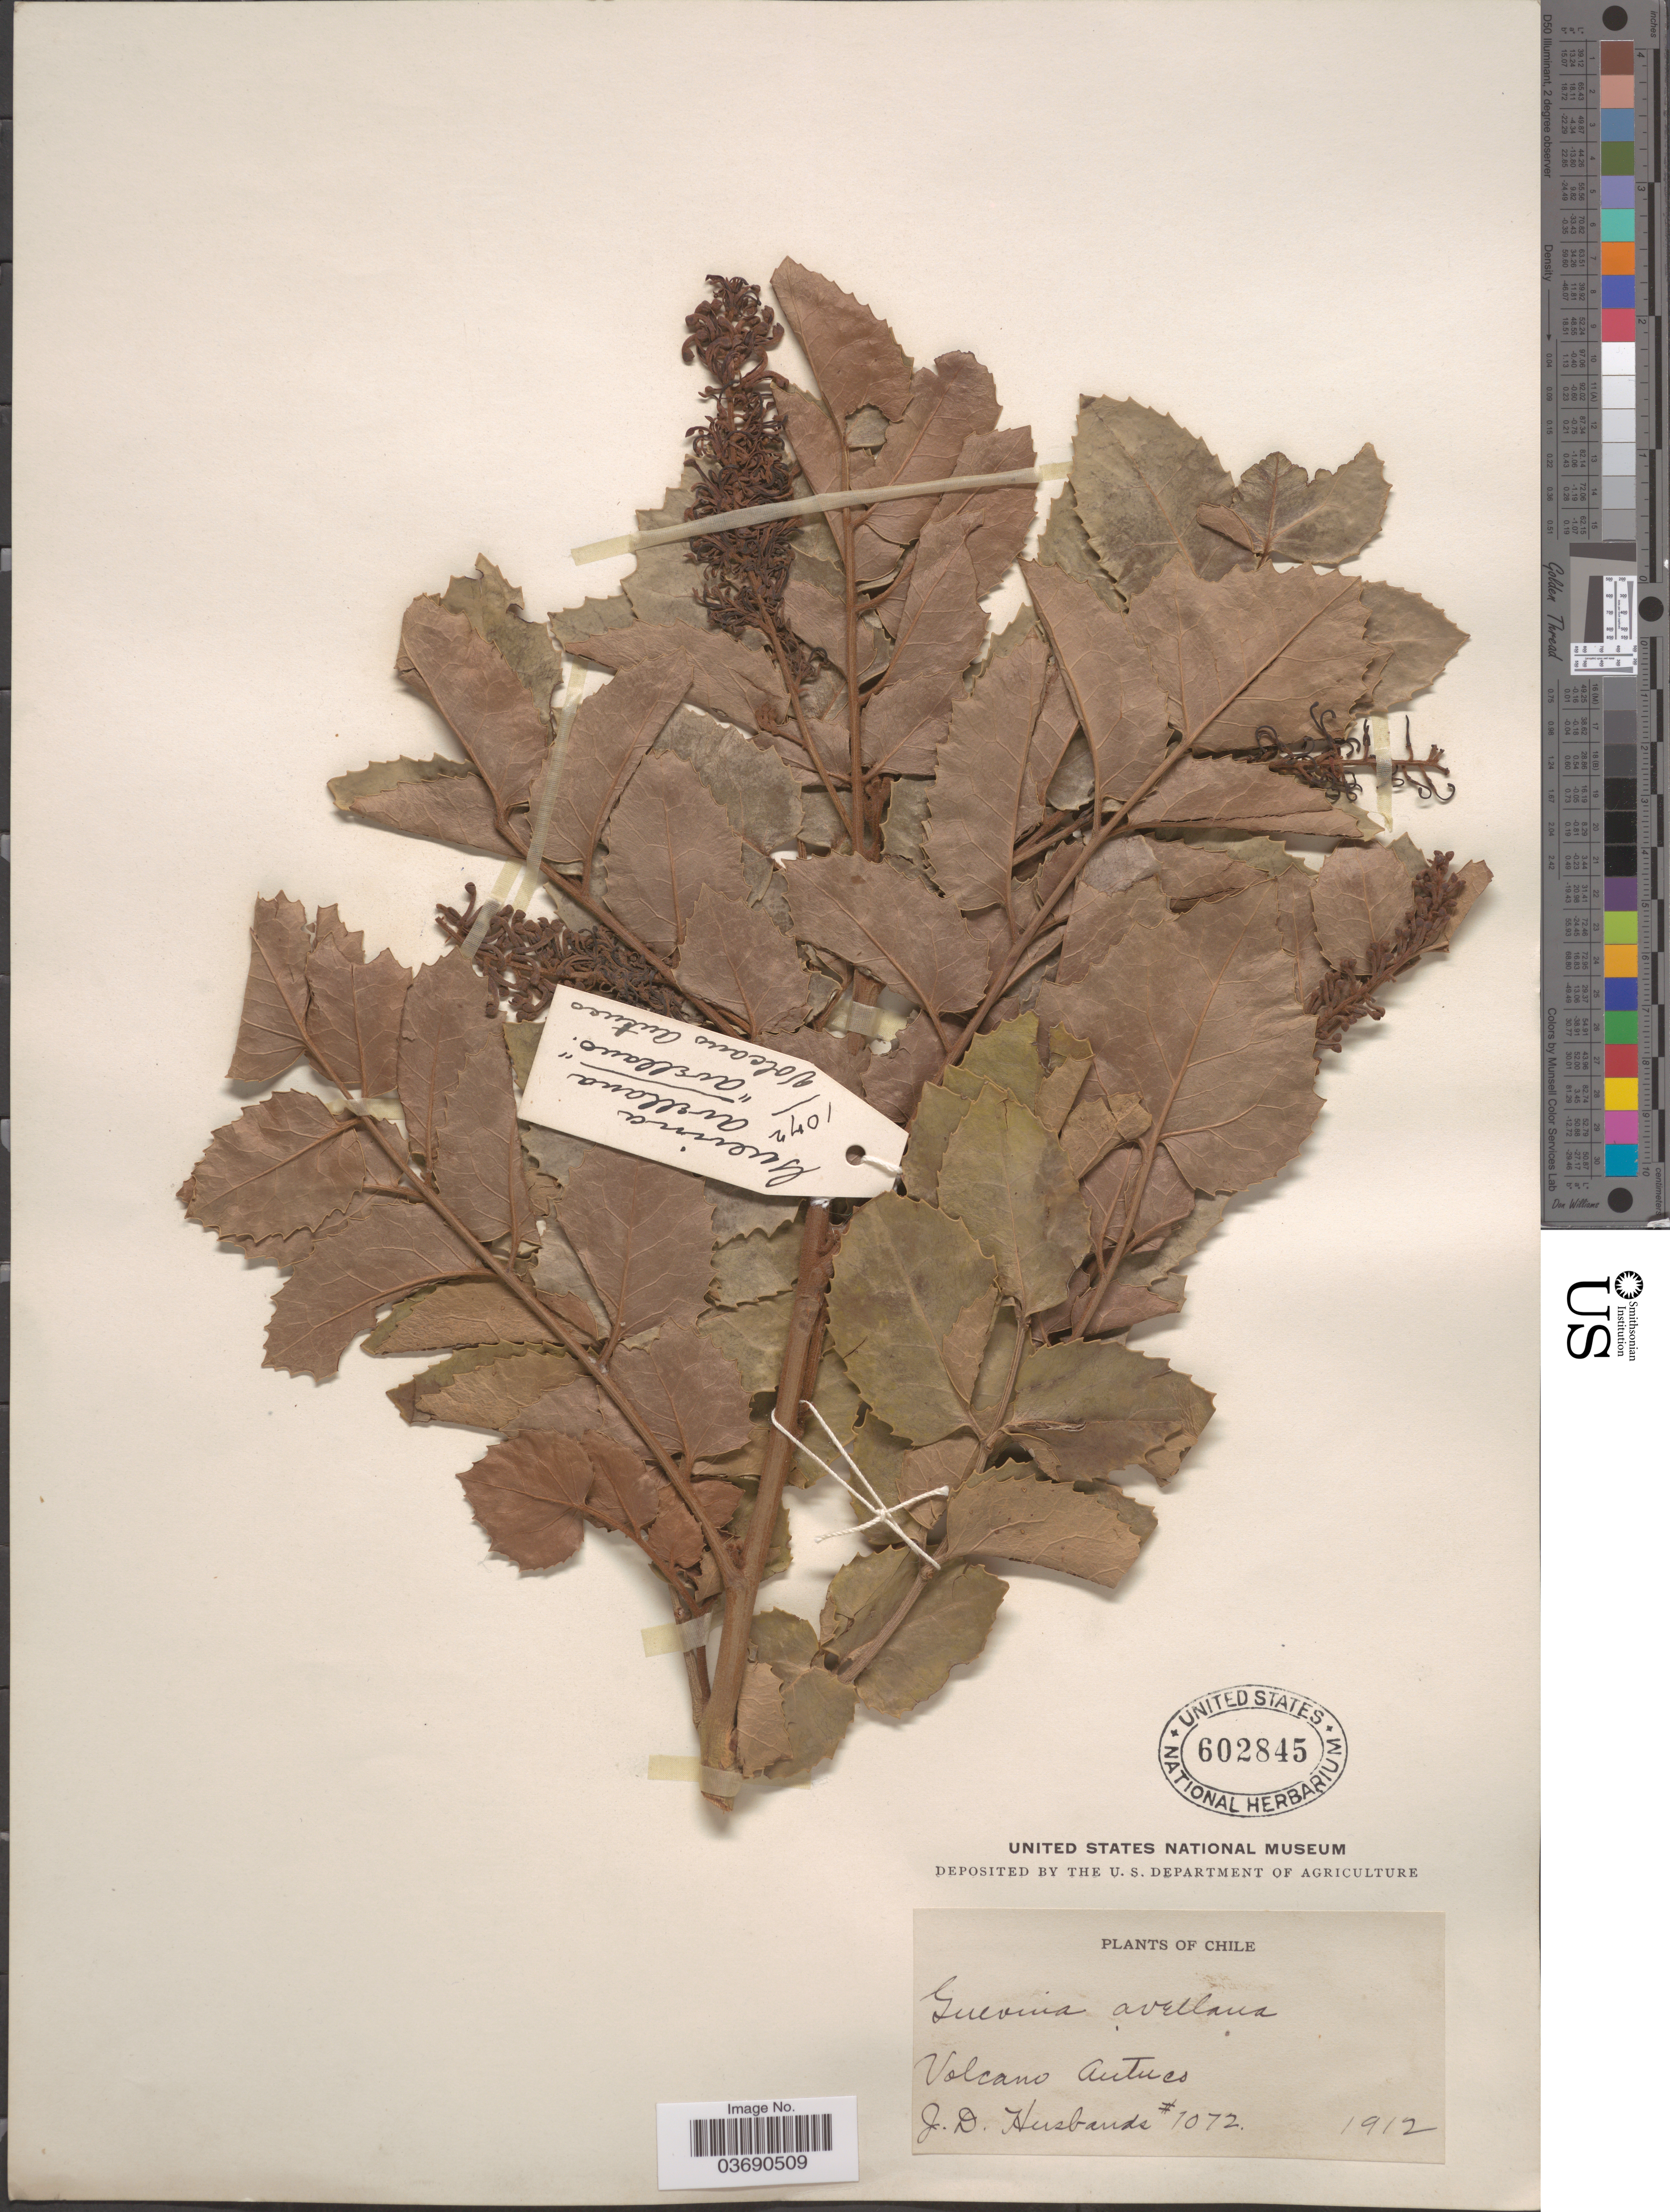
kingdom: Plantae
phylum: Tracheophyta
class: Magnoliopsida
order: Proteales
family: Proteaceae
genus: Gevuina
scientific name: Gevuina avellana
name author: Molina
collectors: J. Husbands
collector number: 1072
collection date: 1912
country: Chile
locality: Volcano Antuco.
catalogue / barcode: US 602845